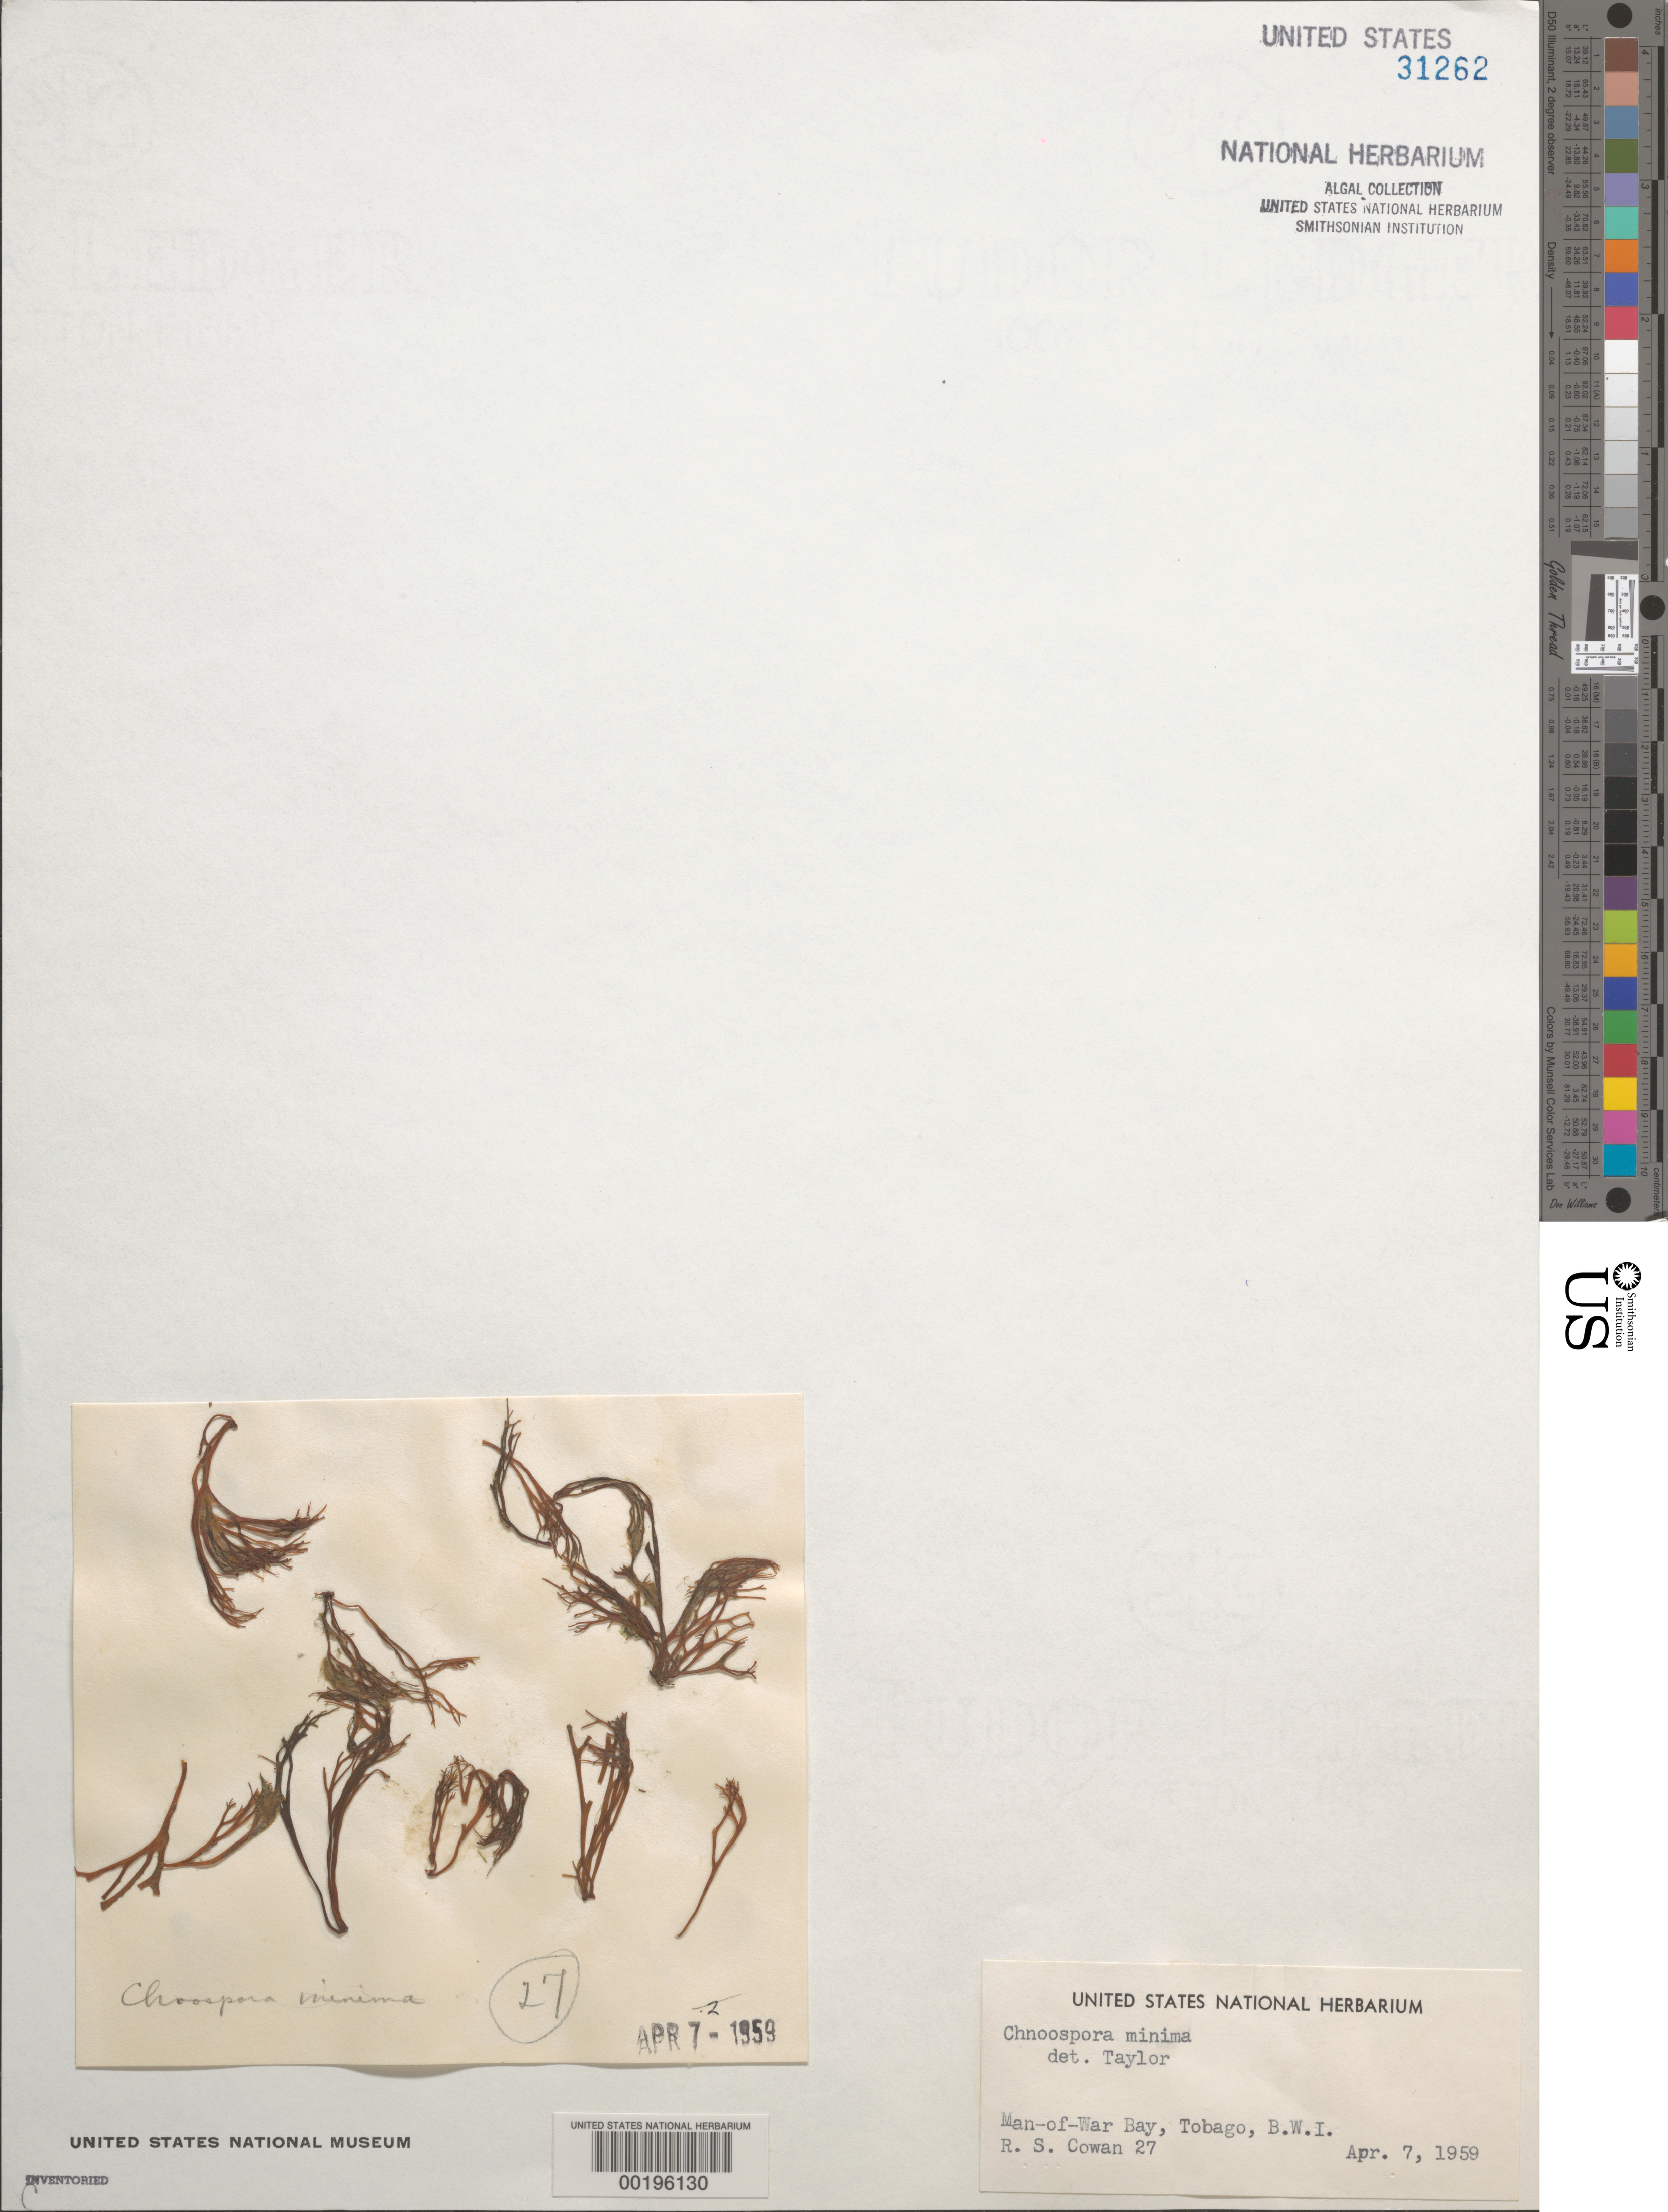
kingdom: Chromista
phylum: Ochrophyta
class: Phaeophyceae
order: Scytosiphonales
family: Scytosiphonaceae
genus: Chnoospora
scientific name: Chnoospora minima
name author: (Hering) Papenf.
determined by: Taylor, William R.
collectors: R. S. Cowan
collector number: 27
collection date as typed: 07 Apr 1959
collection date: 1959-04-07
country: Trinidad and Tobago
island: Tobago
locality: Man-of-War Bay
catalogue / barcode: US 31262